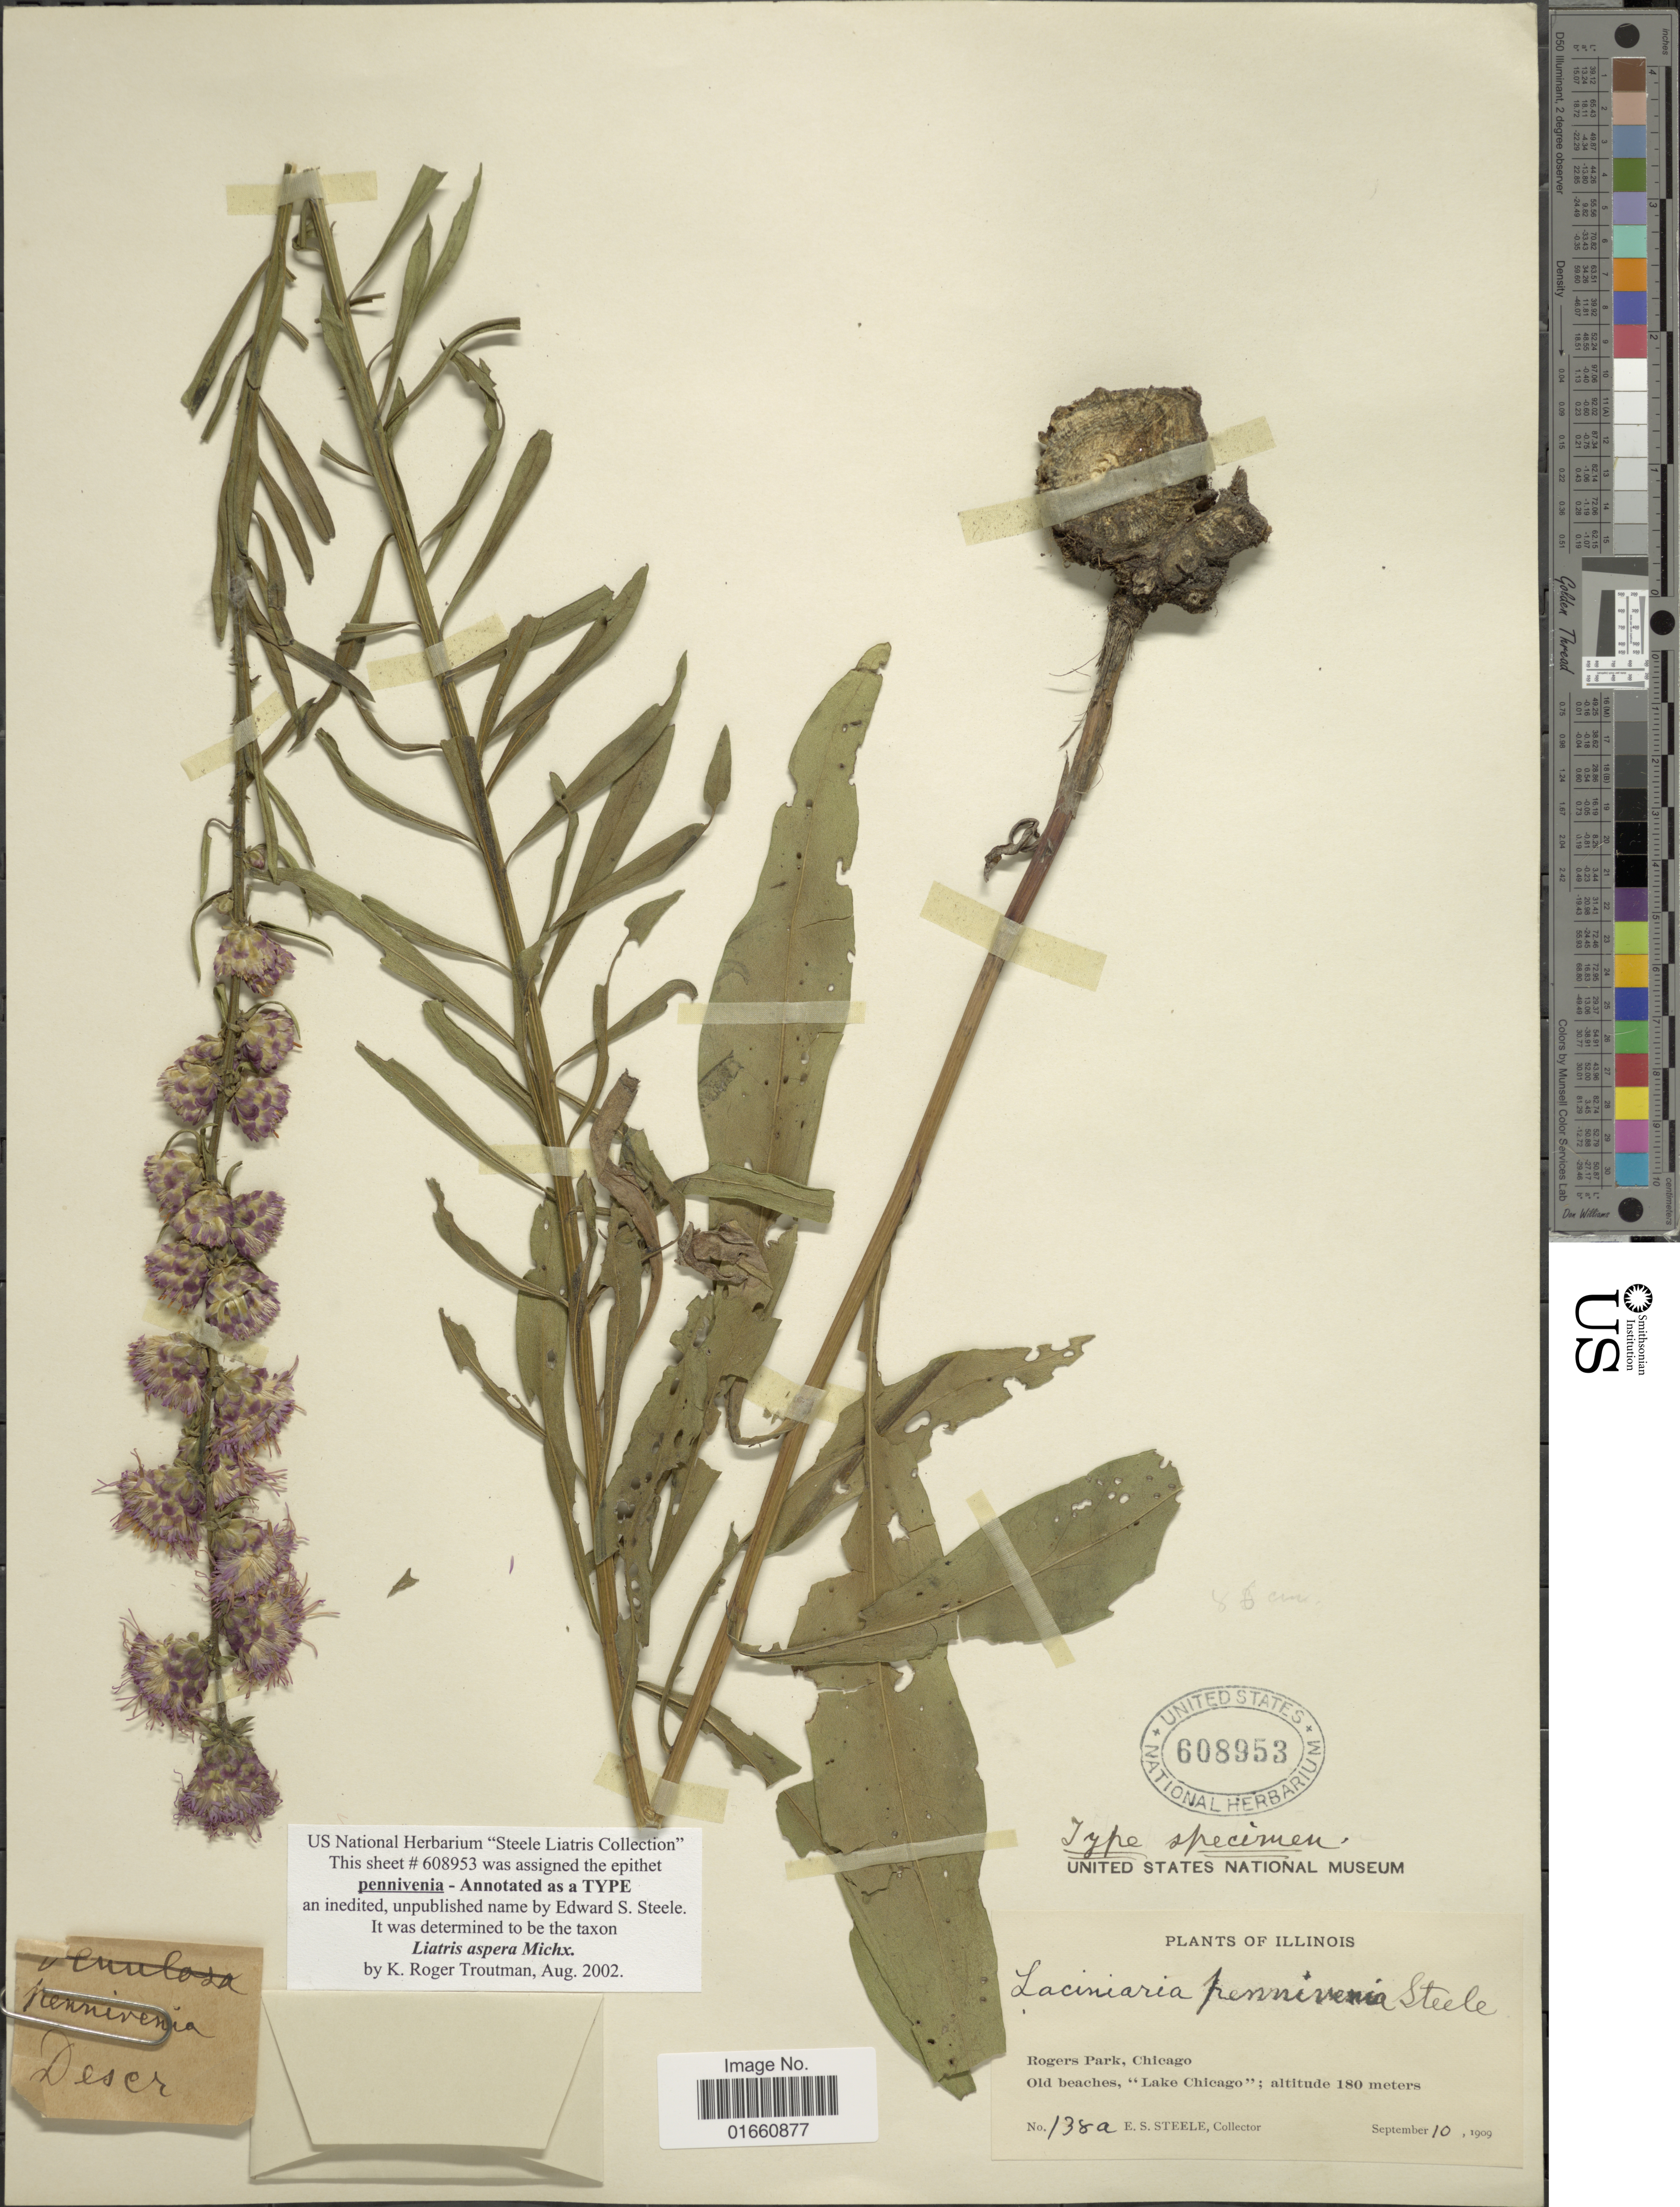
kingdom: Plantae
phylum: Tracheophyta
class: Magnoliopsida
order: Asterales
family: Asteraceae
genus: Liatris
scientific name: Liatris aspera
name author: Michx.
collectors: E. Steele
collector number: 138a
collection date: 1909-09-10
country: United States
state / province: Illinois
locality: Rogers Park, Old beaches, "Lake Chicago"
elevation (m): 180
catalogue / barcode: US 608953